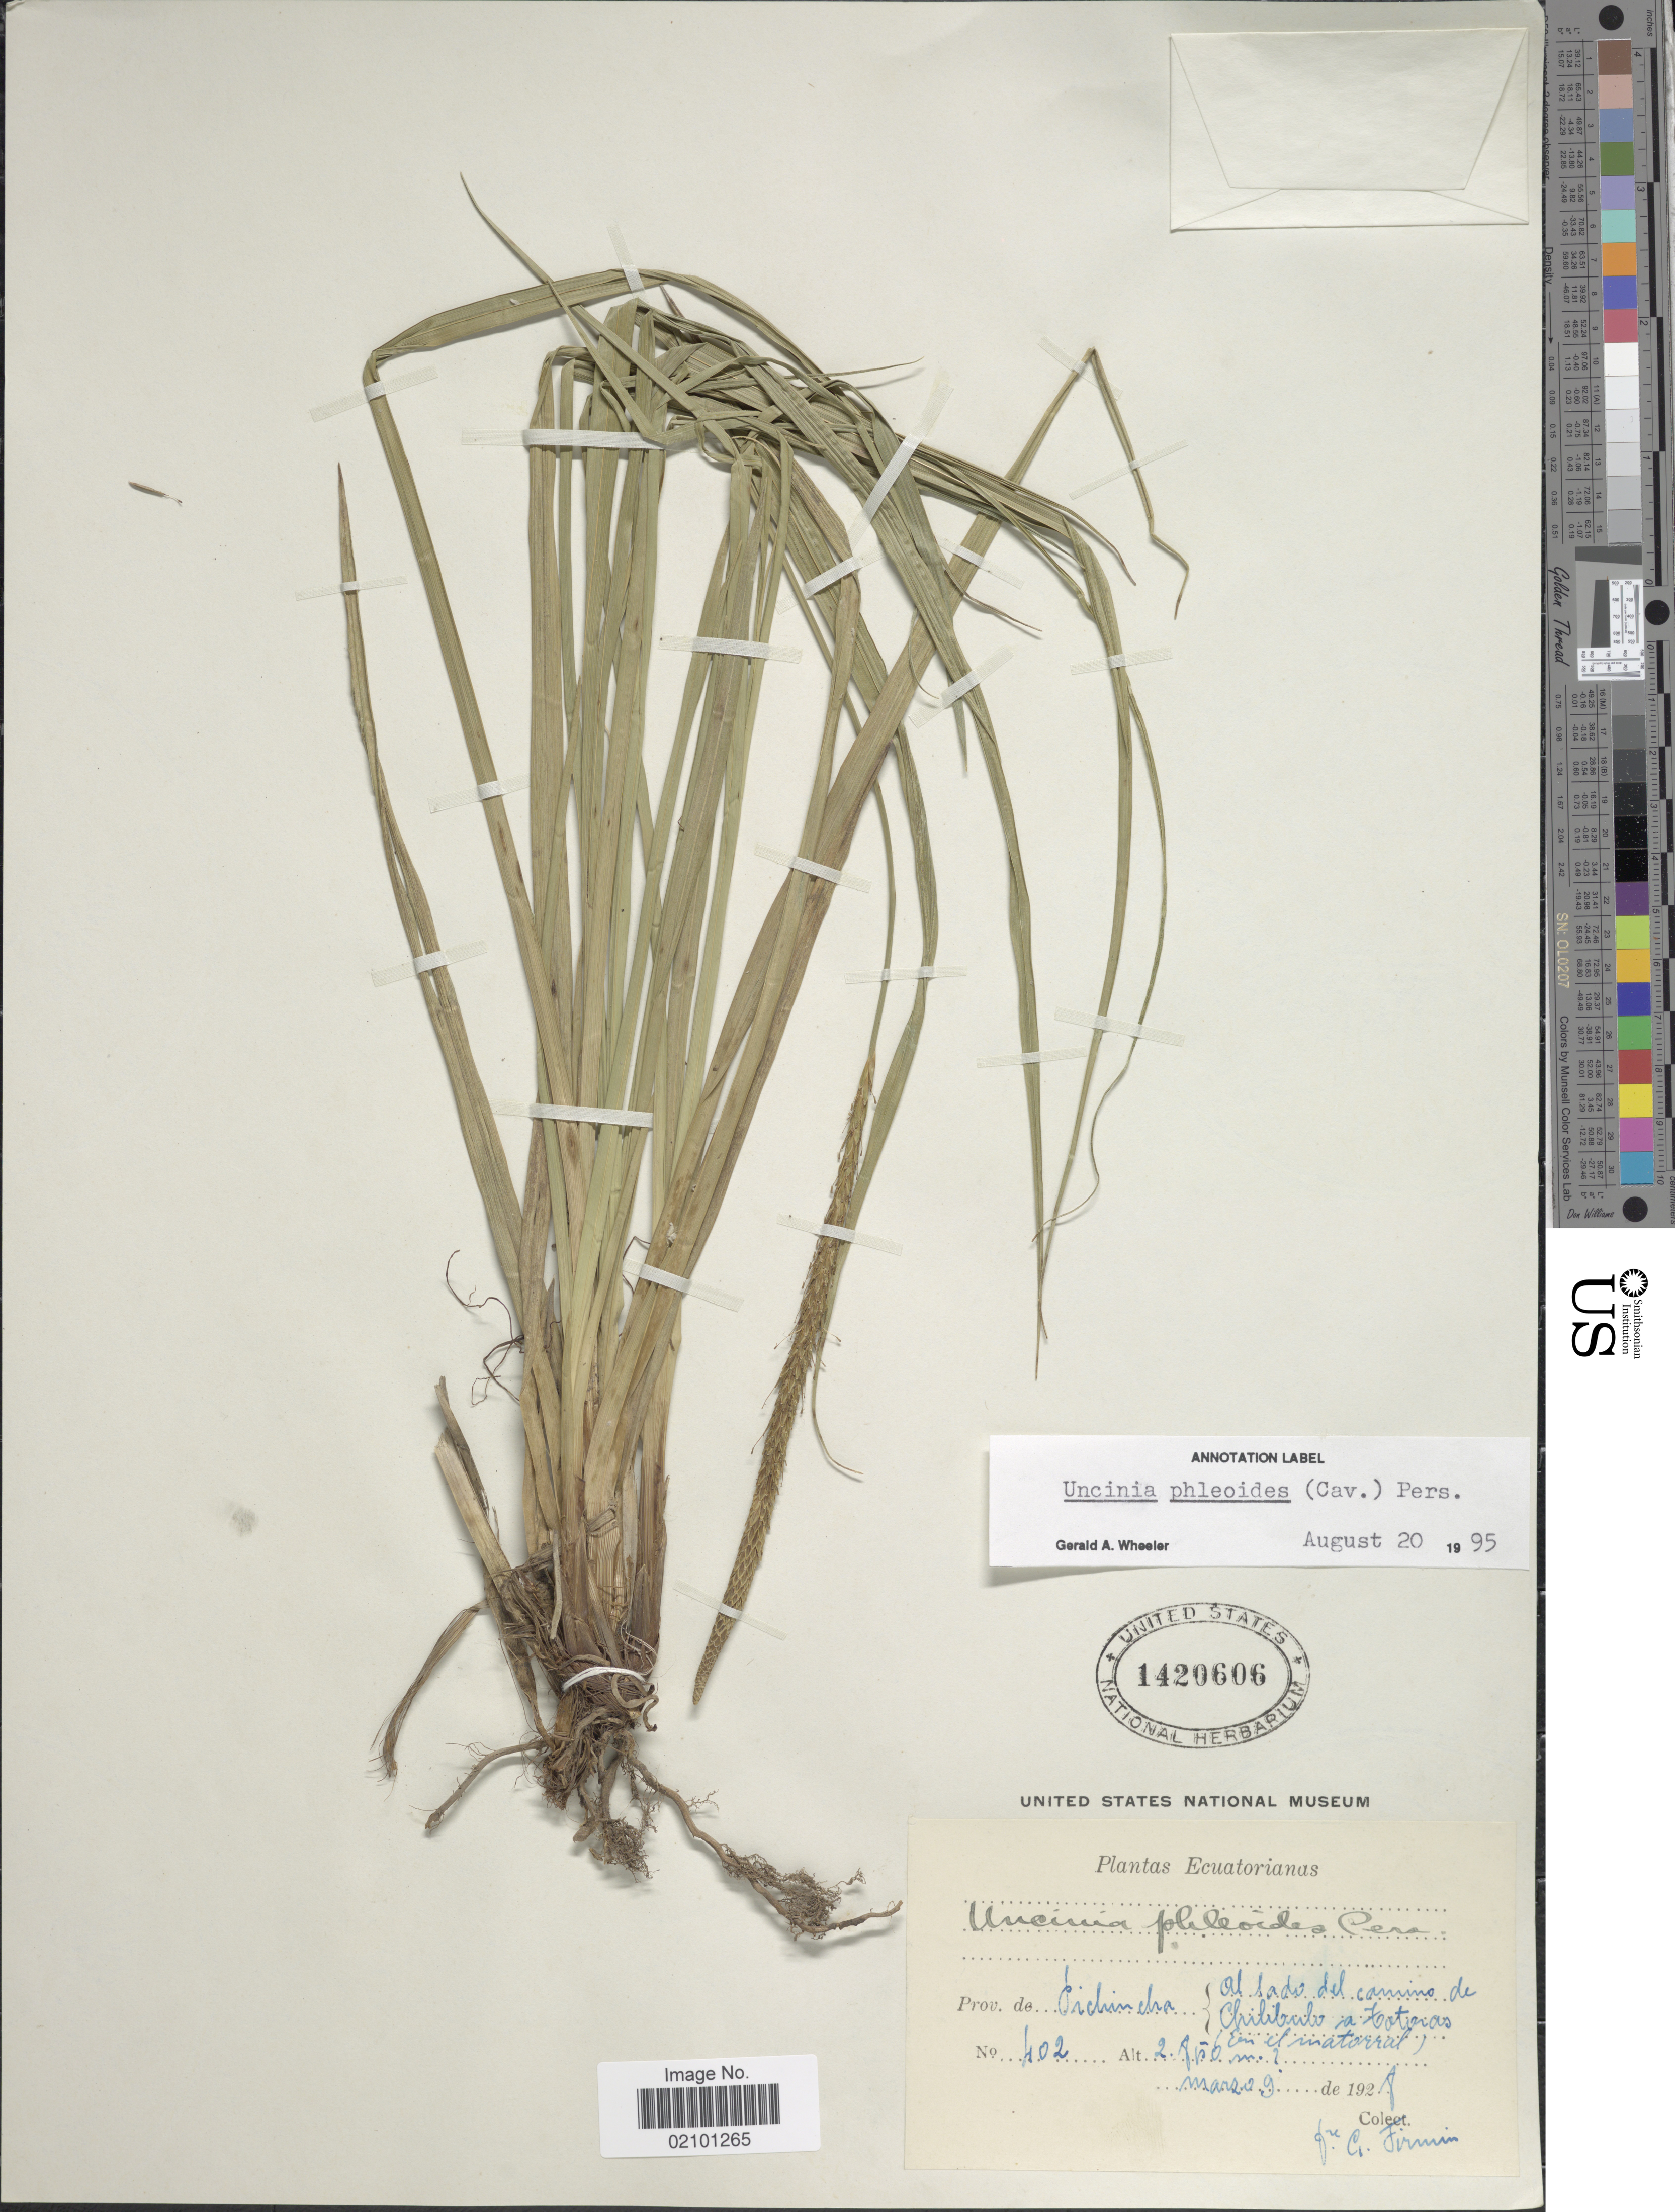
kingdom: Plantae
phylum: Tracheophyta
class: Liliopsida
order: Poales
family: Cyperaceae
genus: Carex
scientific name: Carex phleoides subsp. koyamae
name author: (Gómez-Laur.) Jim.Mejías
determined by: Jimnéz-Mejias, Pedro, (UPOS), Universidad Pablo de Olavide (SPAIN)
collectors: F. Firmin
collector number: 402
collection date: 1928-03-09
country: Ecuador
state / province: Pichincha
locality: Al lado del camino de Chilibulo a Totoras. En el matorral.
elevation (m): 2850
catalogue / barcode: US 1420606